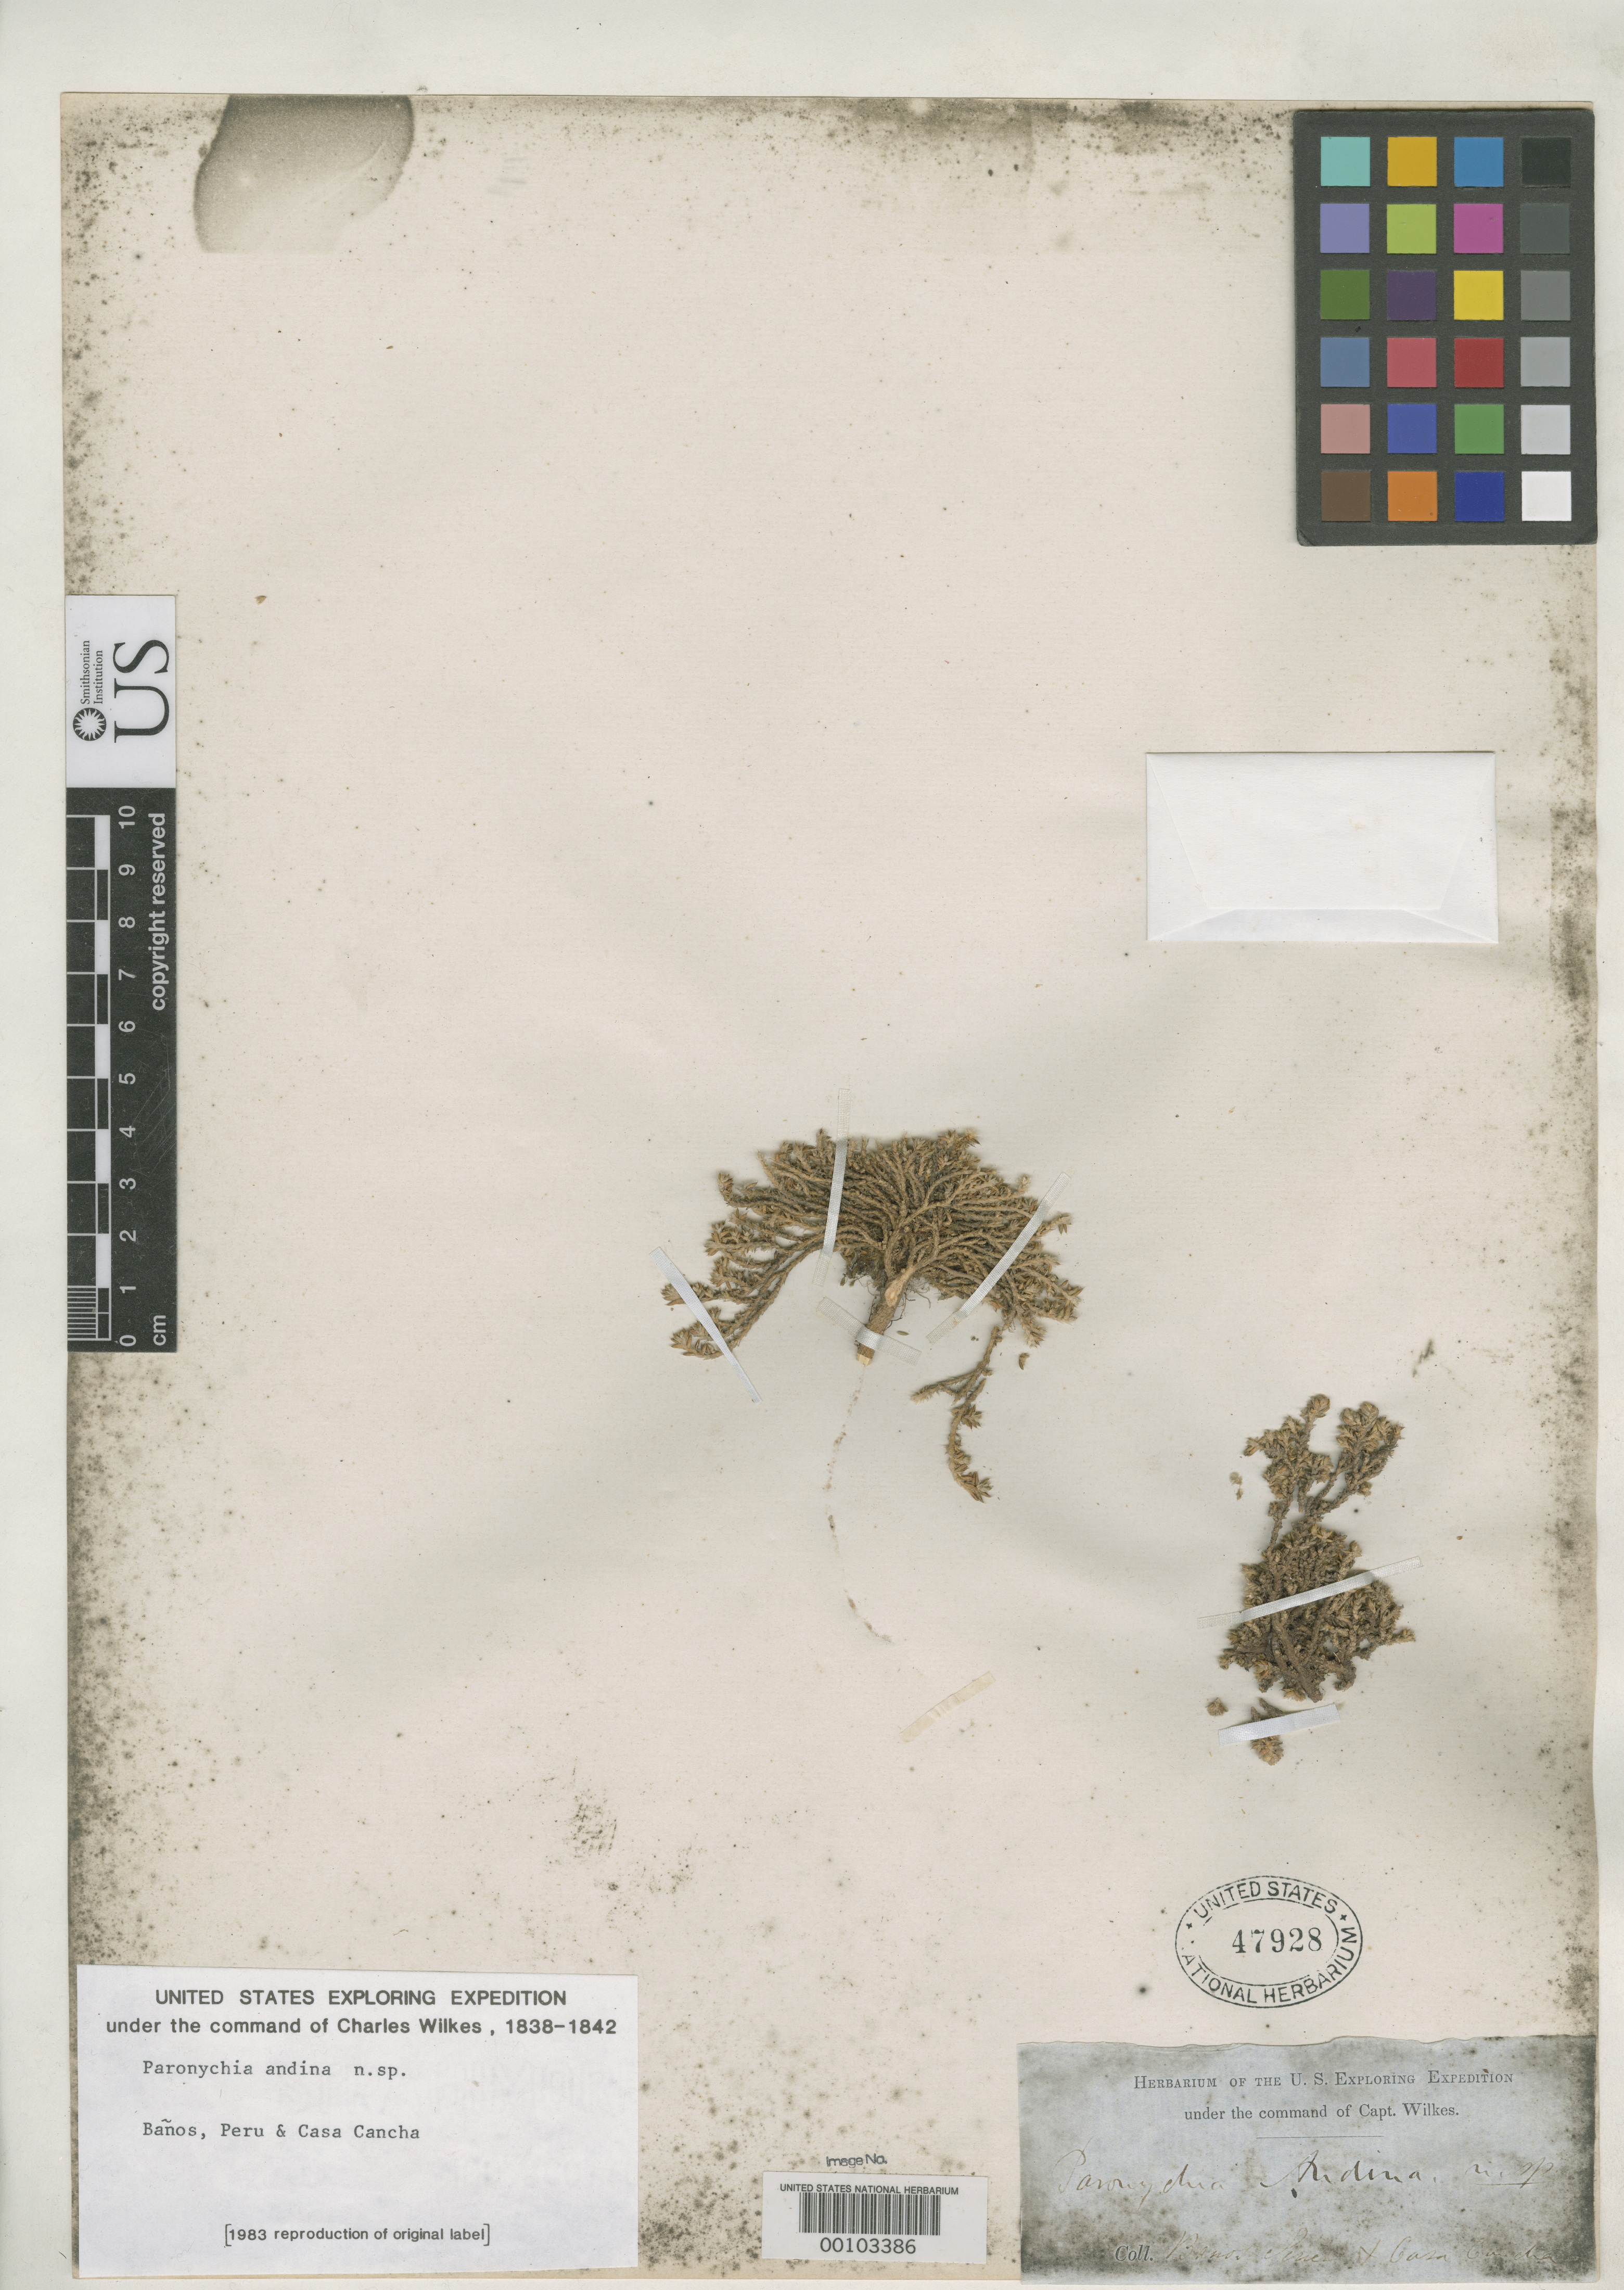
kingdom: Plantae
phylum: Tracheophyta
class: Magnoliopsida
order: Caryophyllales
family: Caryophyllaceae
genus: Paronychia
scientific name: Paronychia andina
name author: A. Gray in Wilkes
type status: Syntype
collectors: Wilkes Explor. Exped.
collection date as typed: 1838 to -- --- 1842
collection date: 1838/1842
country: Peru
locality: Baños, Casa Cancha to Culnai and Alpamarca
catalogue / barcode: US 47928